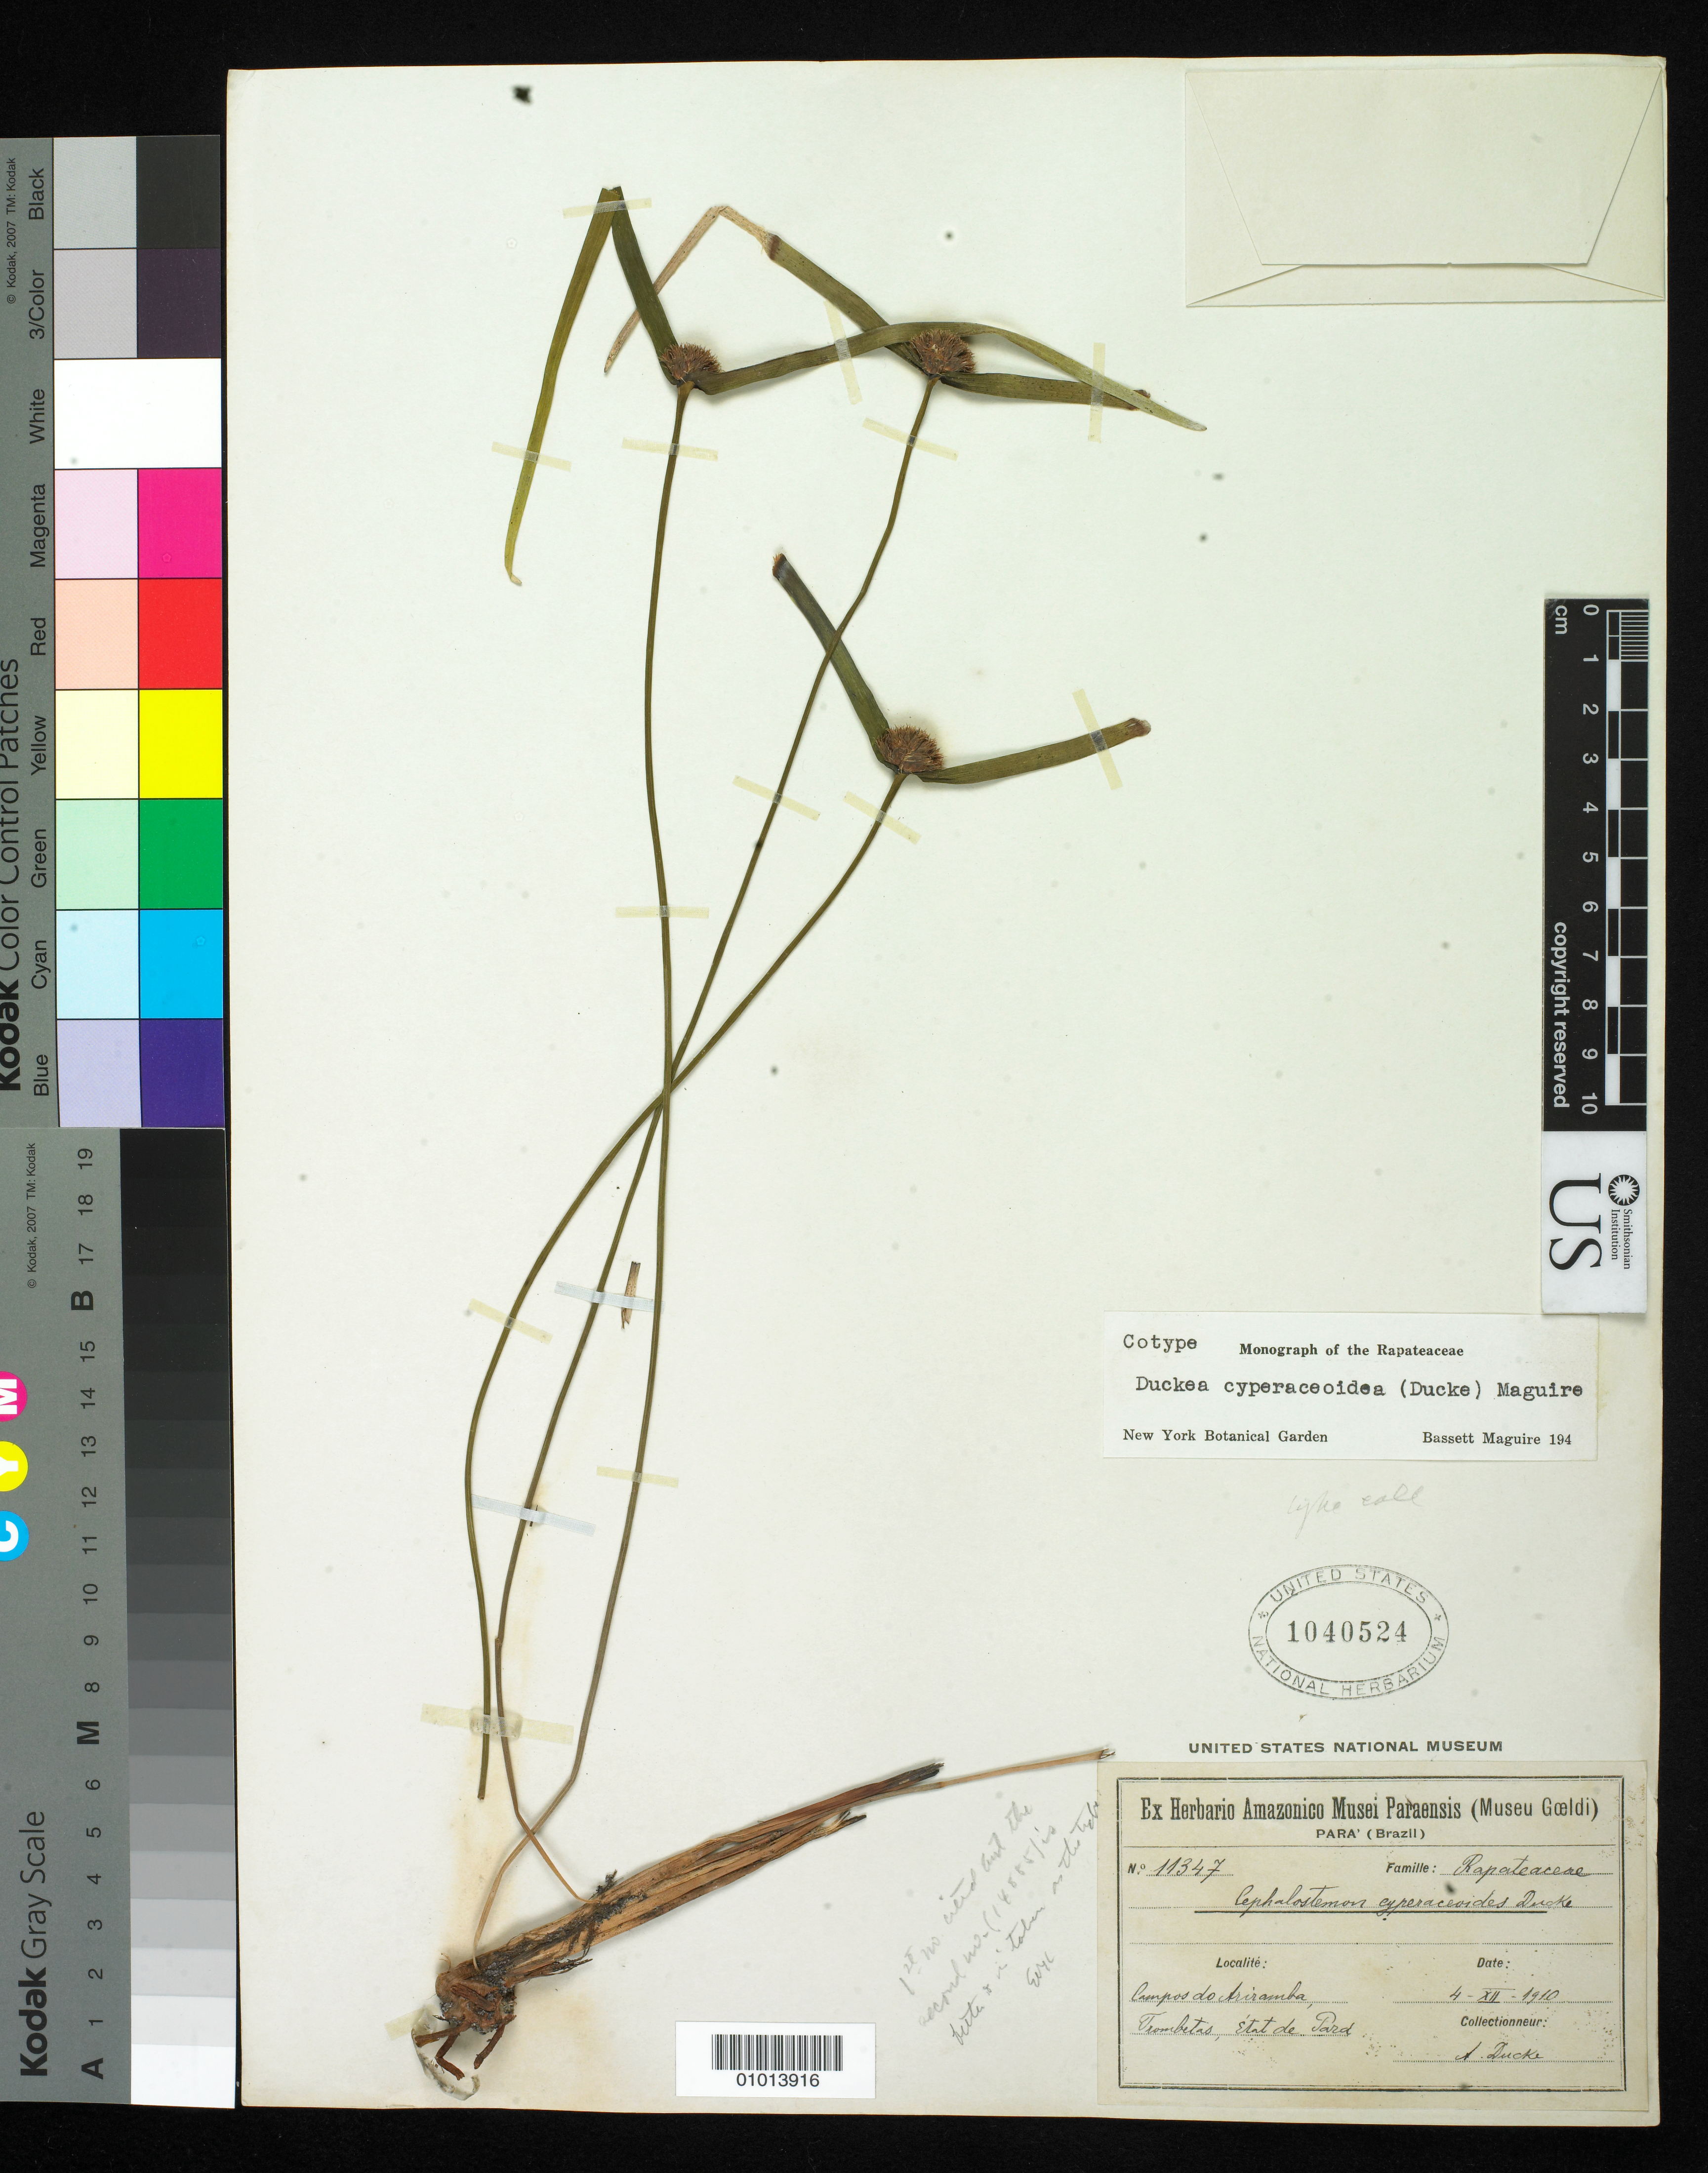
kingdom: Plantae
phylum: Tracheophyta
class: Liliopsida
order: Poales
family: Rapateaceae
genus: Cephalostemon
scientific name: Cephalostemon cyperaceoides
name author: Ducke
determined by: Maguire, Bassett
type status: Syntype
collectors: A. Ducke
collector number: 11347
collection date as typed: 04 Dec 1910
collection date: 1910-12-04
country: Brazil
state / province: Pará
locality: Campos do Ariramba, Trombetas, Etat de Para.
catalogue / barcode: US 1040524